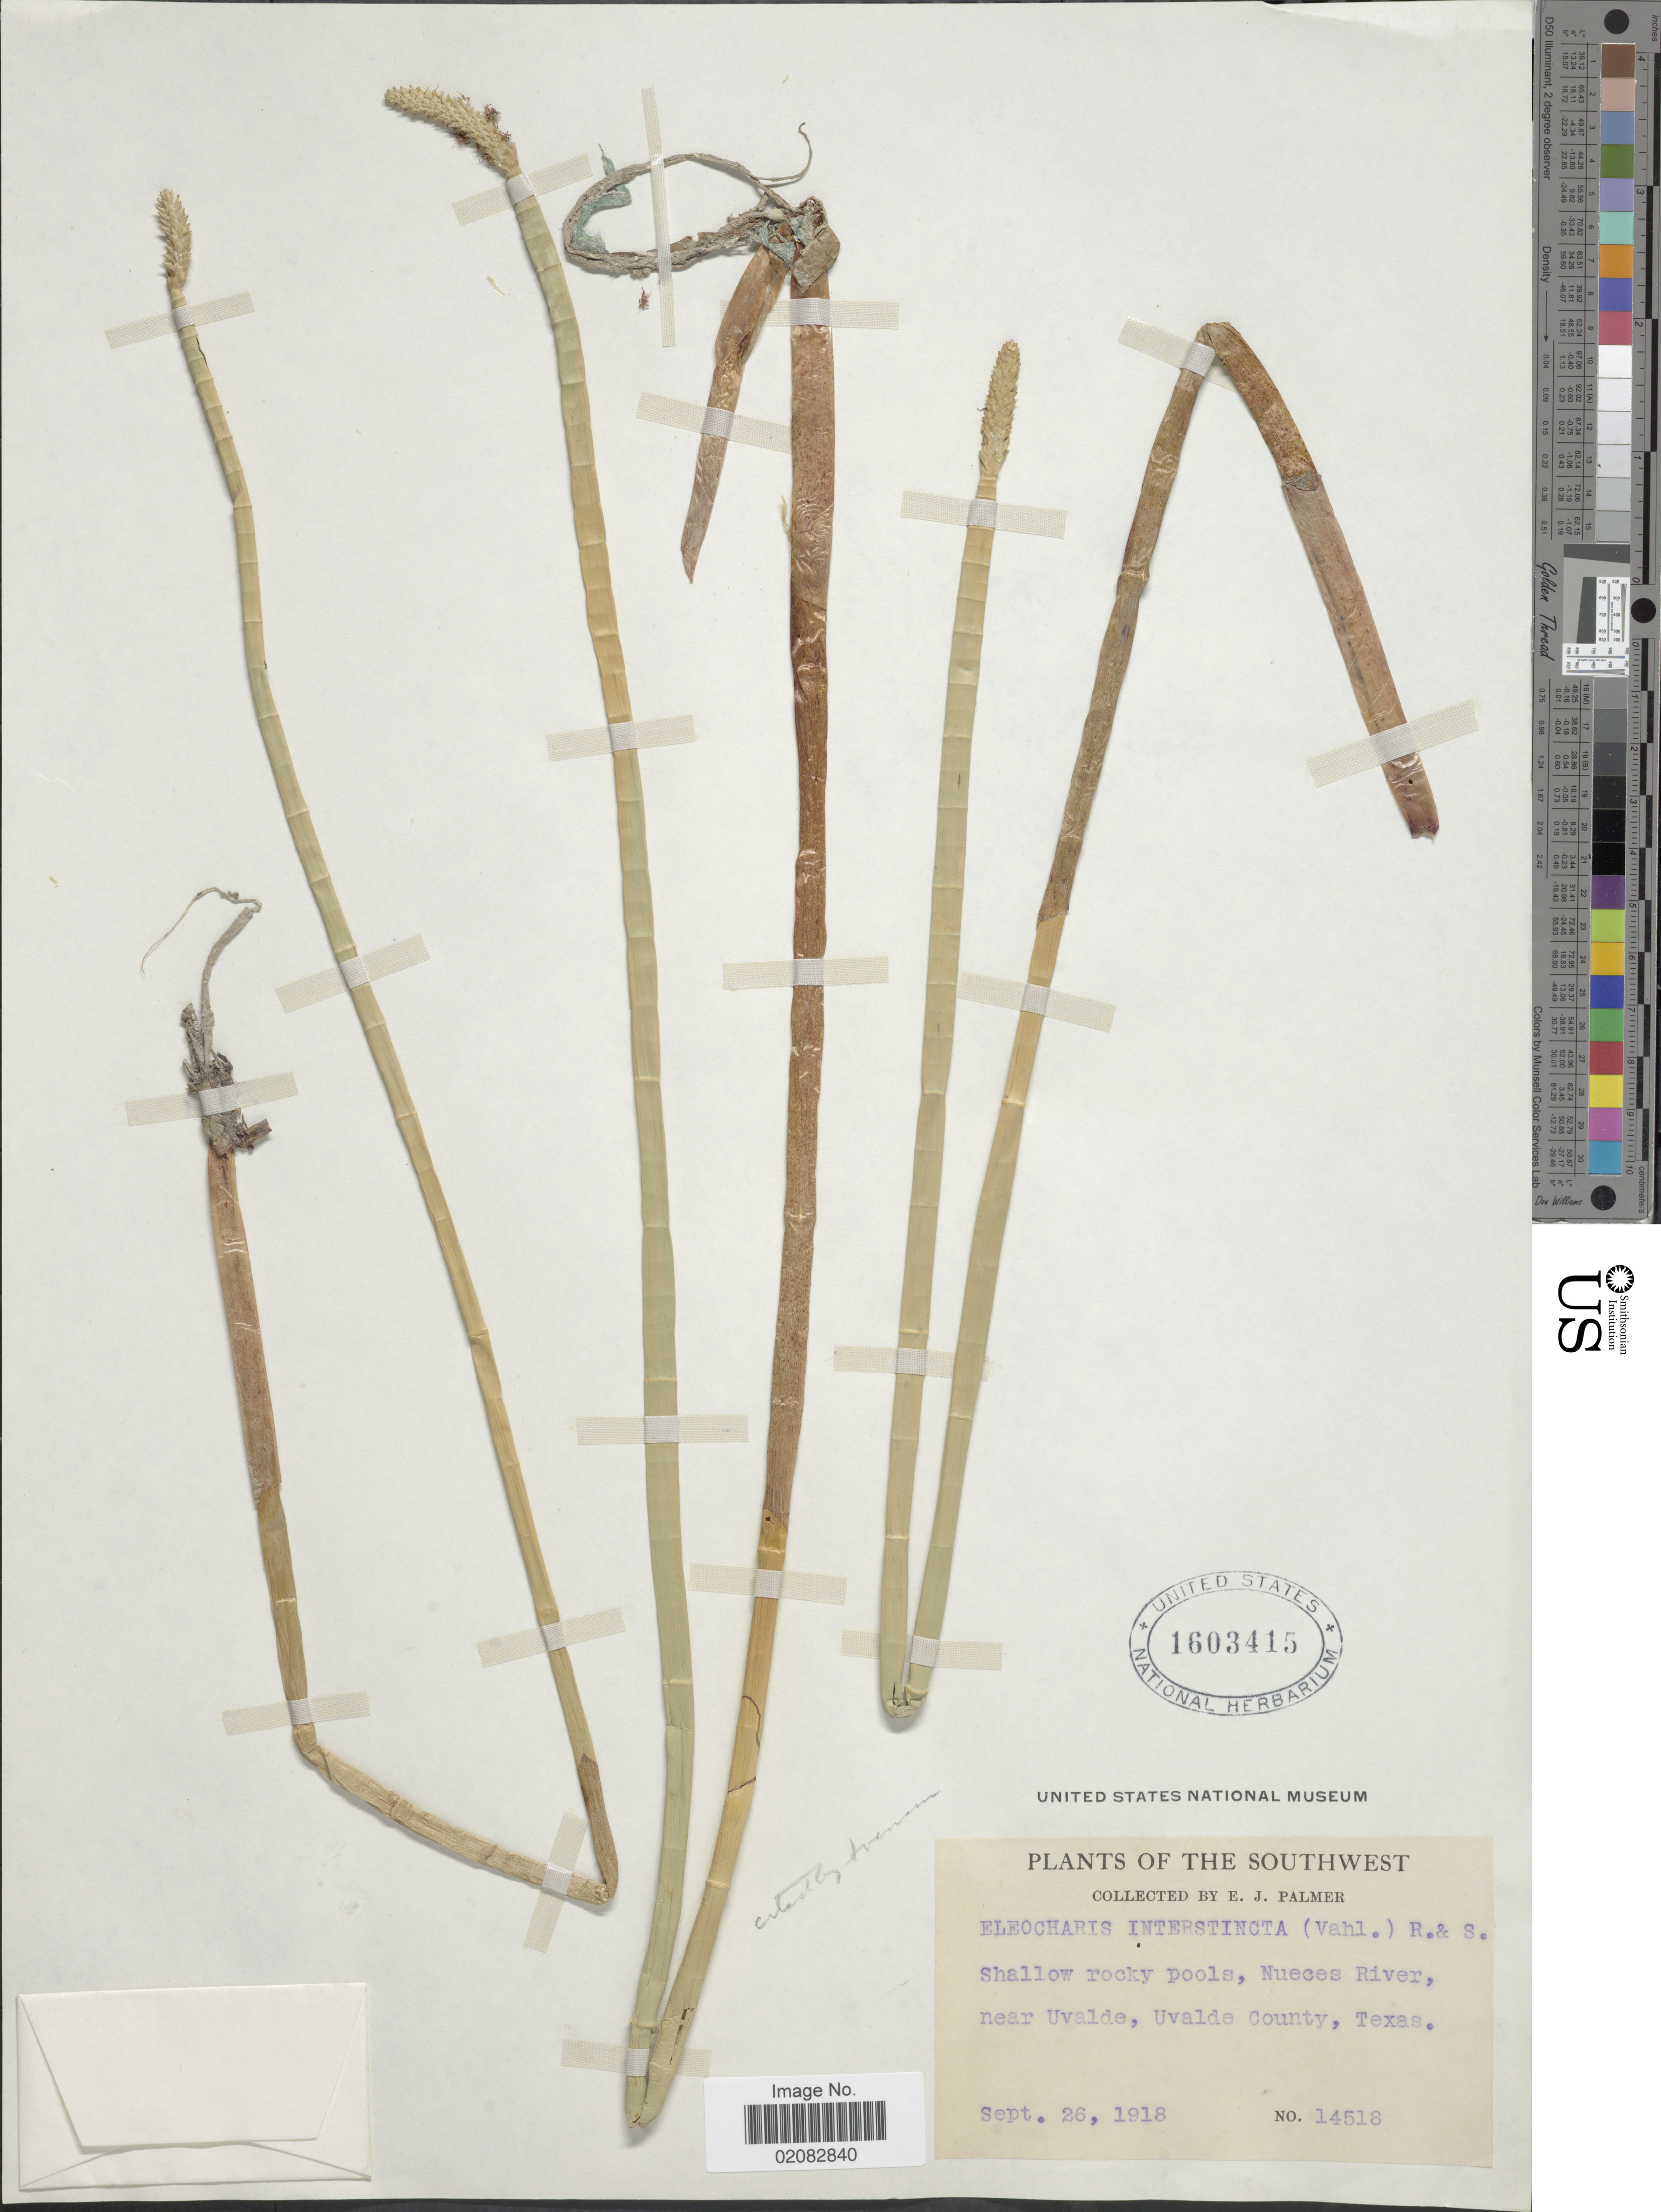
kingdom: Plantae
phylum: Tracheophyta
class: Liliopsida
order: Poales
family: Cyperaceae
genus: Eleocharis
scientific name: Eleocharis interstincta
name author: (Vahl) Roem. & Schult.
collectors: E. J. Palmer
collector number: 14518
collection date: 1918-09-26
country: United States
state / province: Texas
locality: The Southwest, Nueces River, near Uvalde, Uvalde County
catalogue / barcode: US 1603415